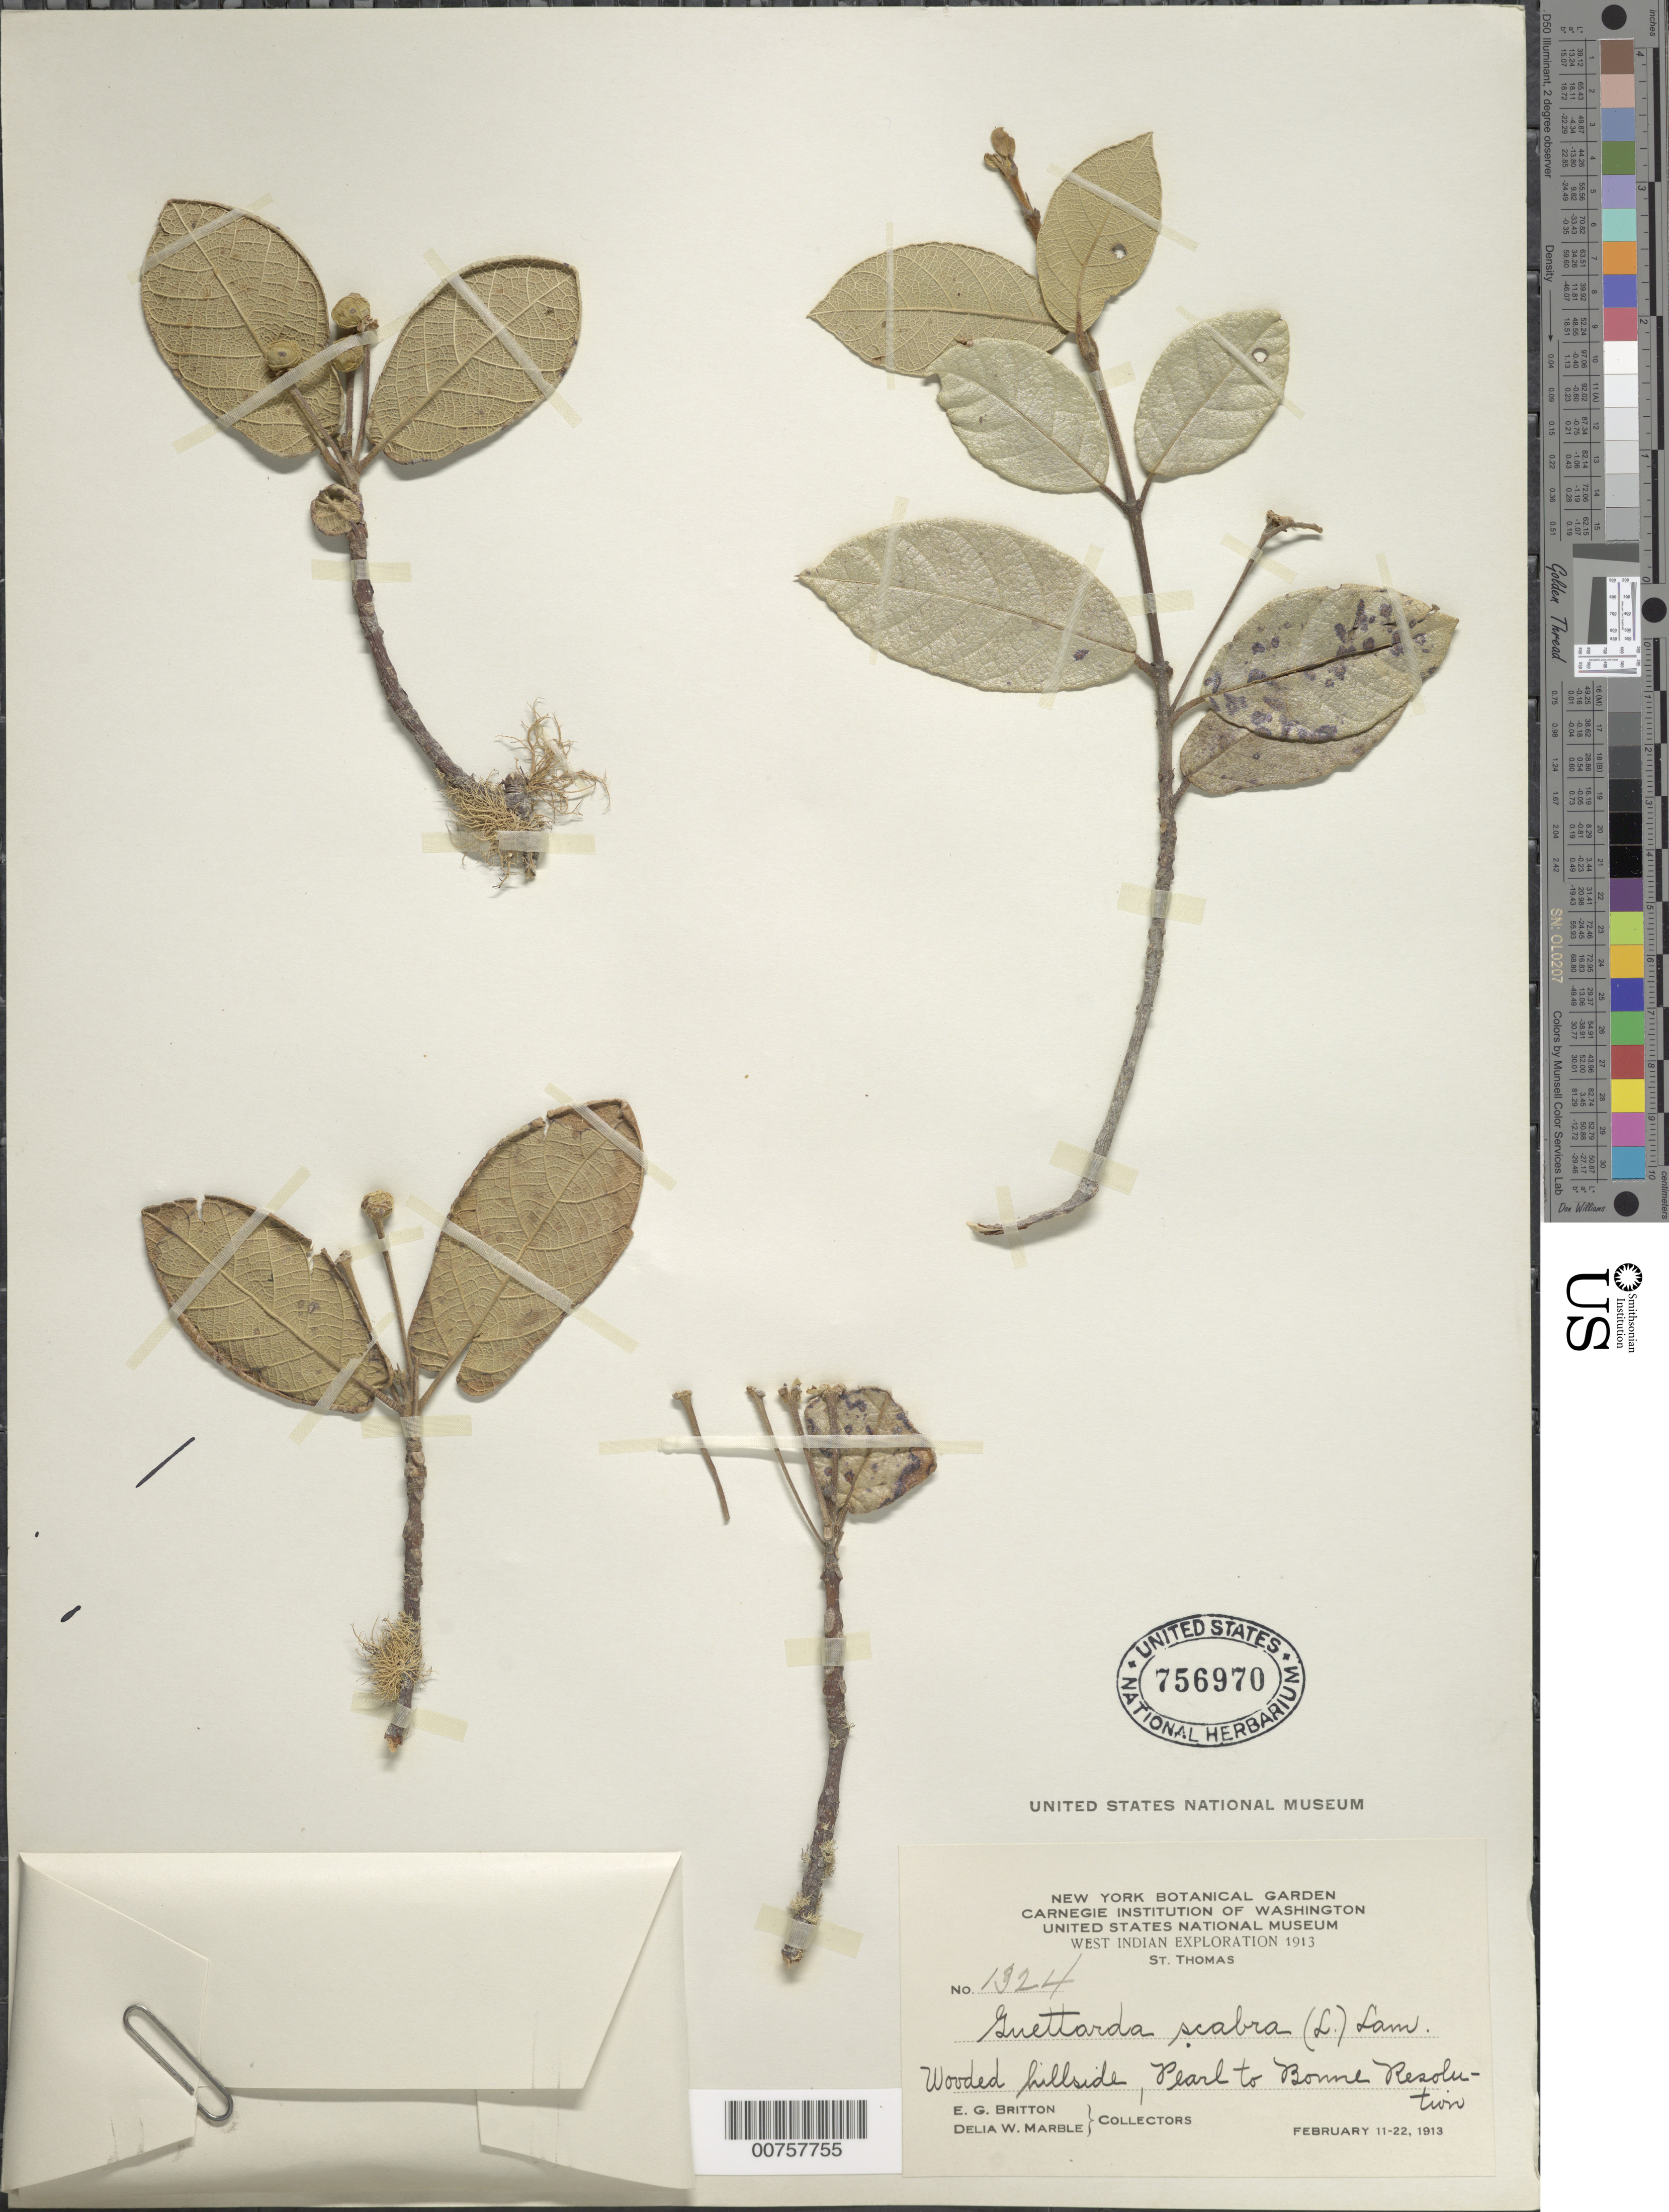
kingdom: Plantae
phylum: Tracheophyta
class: Magnoliopsida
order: Gentianales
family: Rubiaceae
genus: Guettarda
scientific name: Guettarda scabra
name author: (L.) Vent.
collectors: E. G. Britton & D. W. Marble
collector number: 1324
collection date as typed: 11 Feb 1913 to 22 Feb 1913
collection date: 1913-02-11/1913-02-22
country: U.S. Virgin Islands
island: St. Thomas Island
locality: Pearl to Bonne Resolution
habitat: Wooded hillside.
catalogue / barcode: US 756970